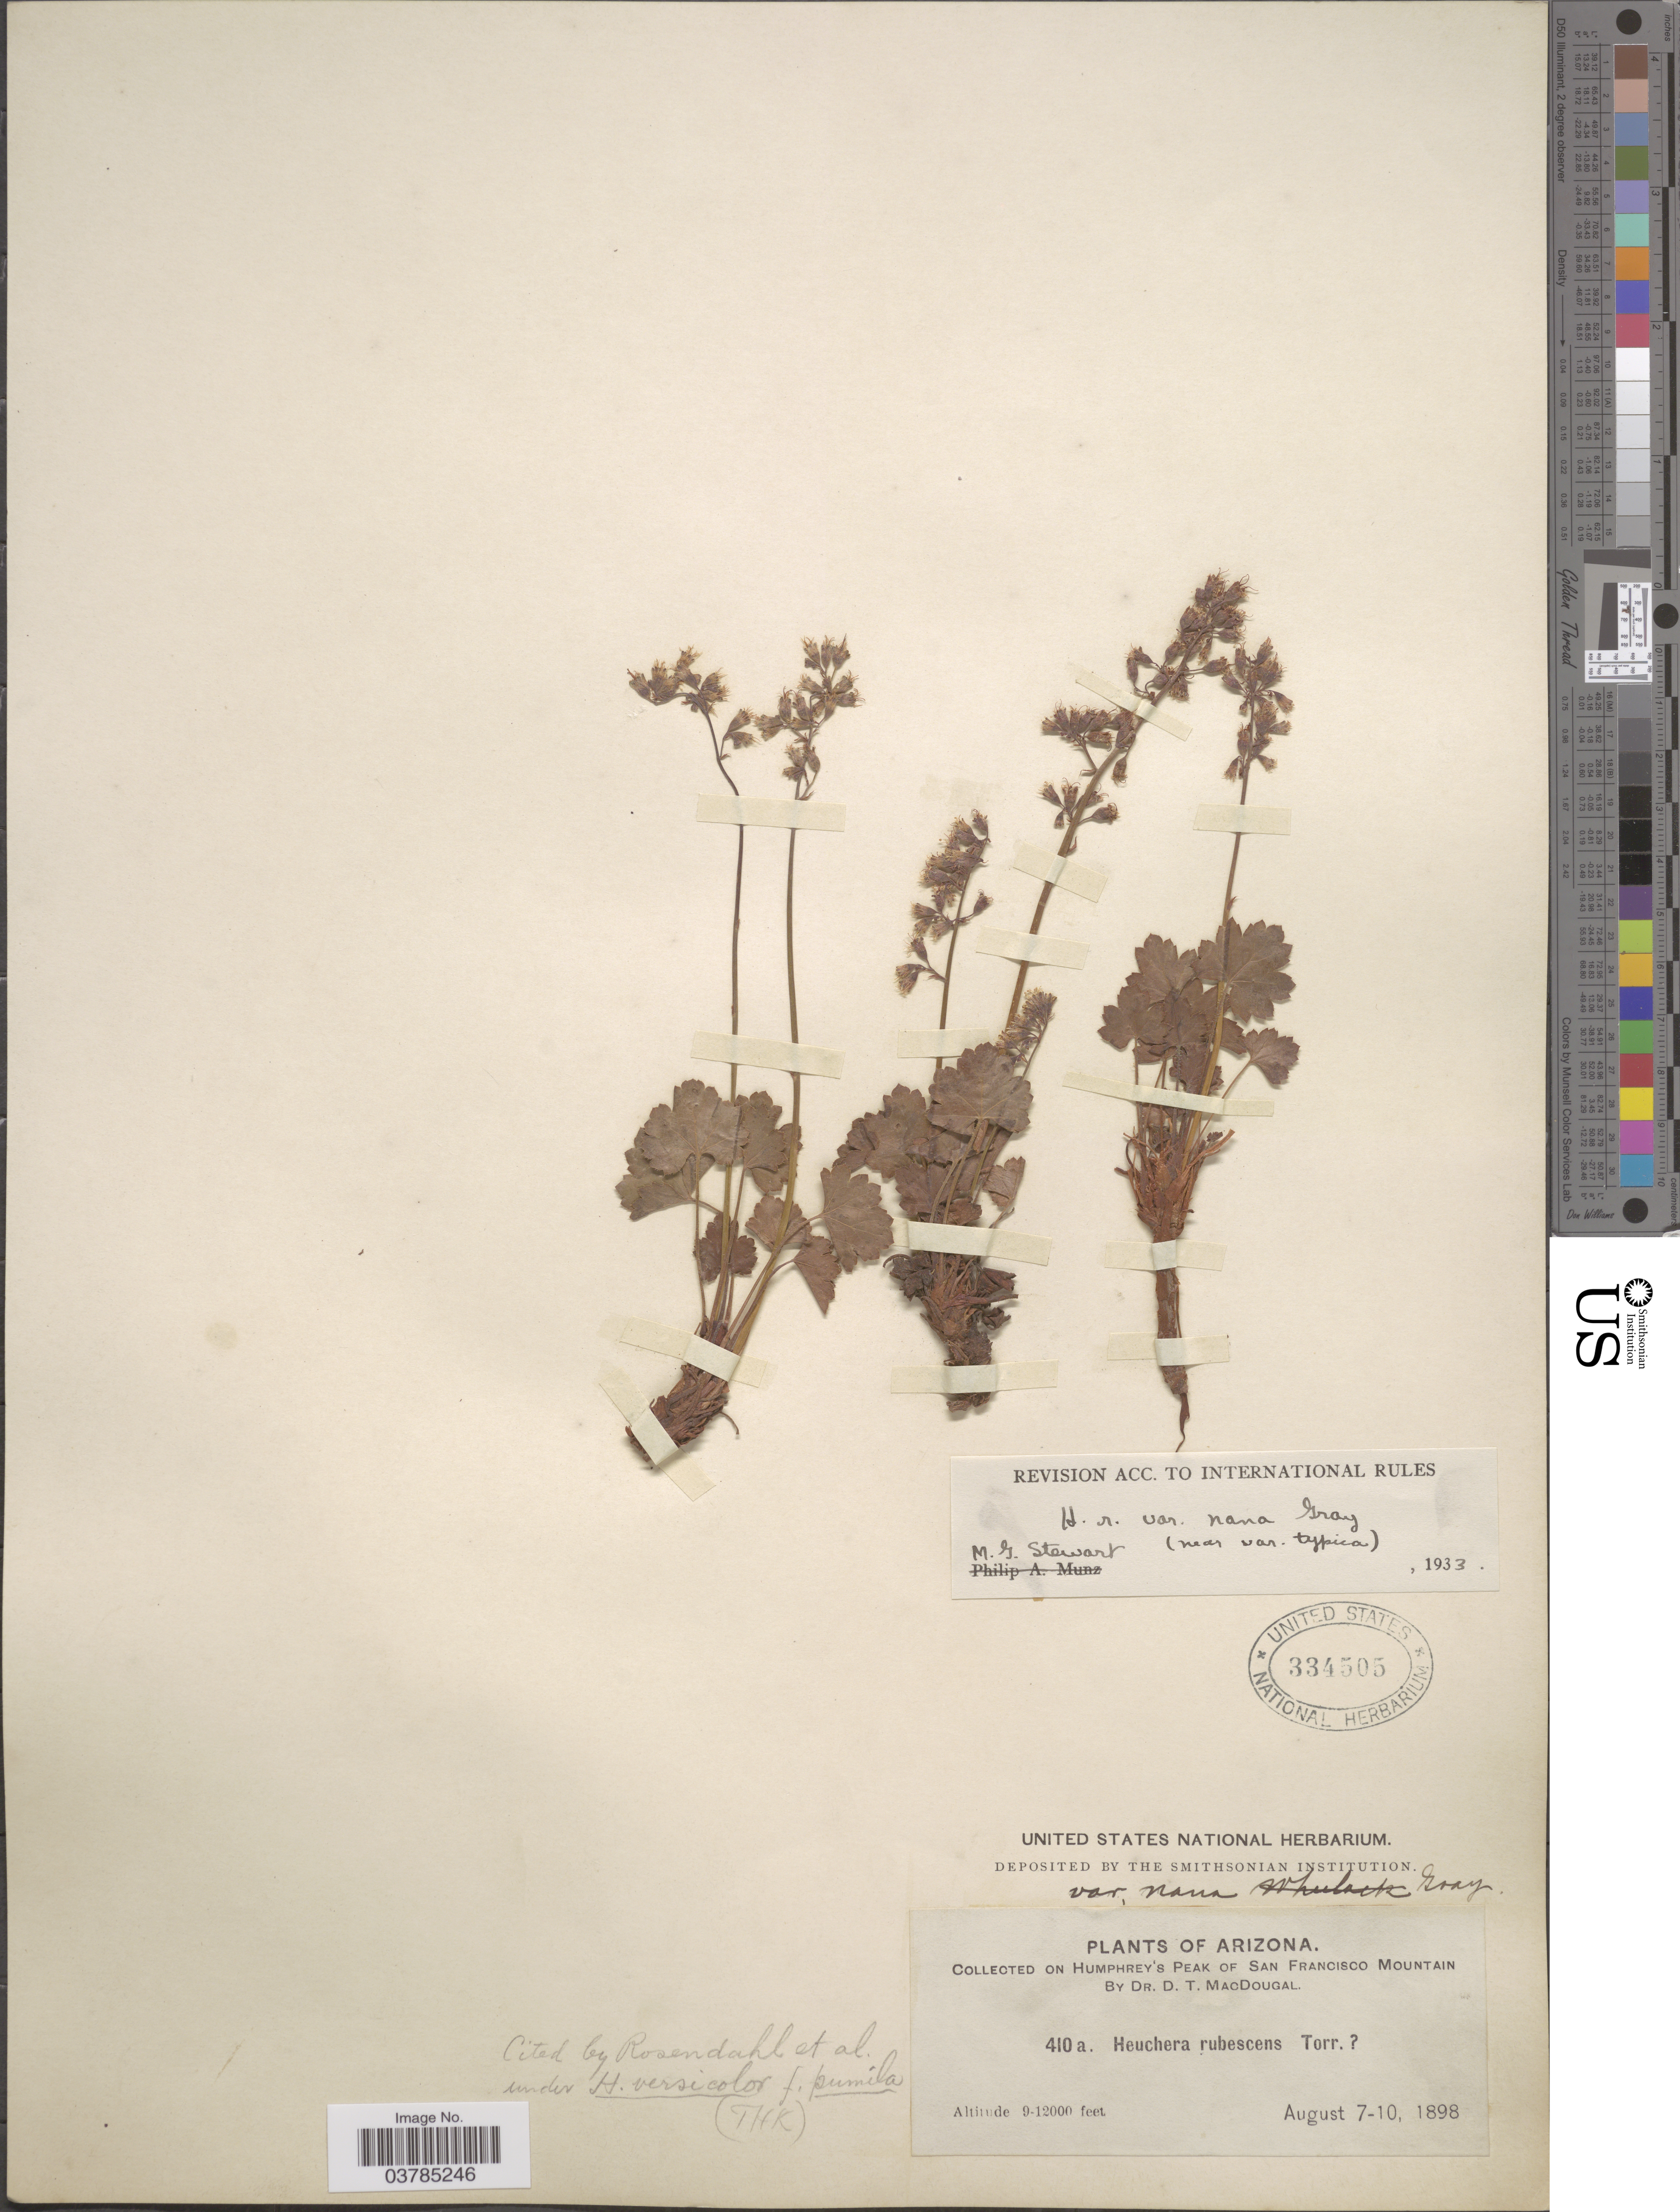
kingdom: Plantae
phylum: Tracheophyta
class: Magnoliopsida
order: Saxifragales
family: Saxifragaceae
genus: Heuchera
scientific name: Heuchera versicolor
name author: Greene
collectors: D. T. MacDougal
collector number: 410a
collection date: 1898-08-07/1898-08-10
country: United States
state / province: Arizona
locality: On Humphrey's Peak of San Francisco Mountain.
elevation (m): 2743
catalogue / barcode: US 334505